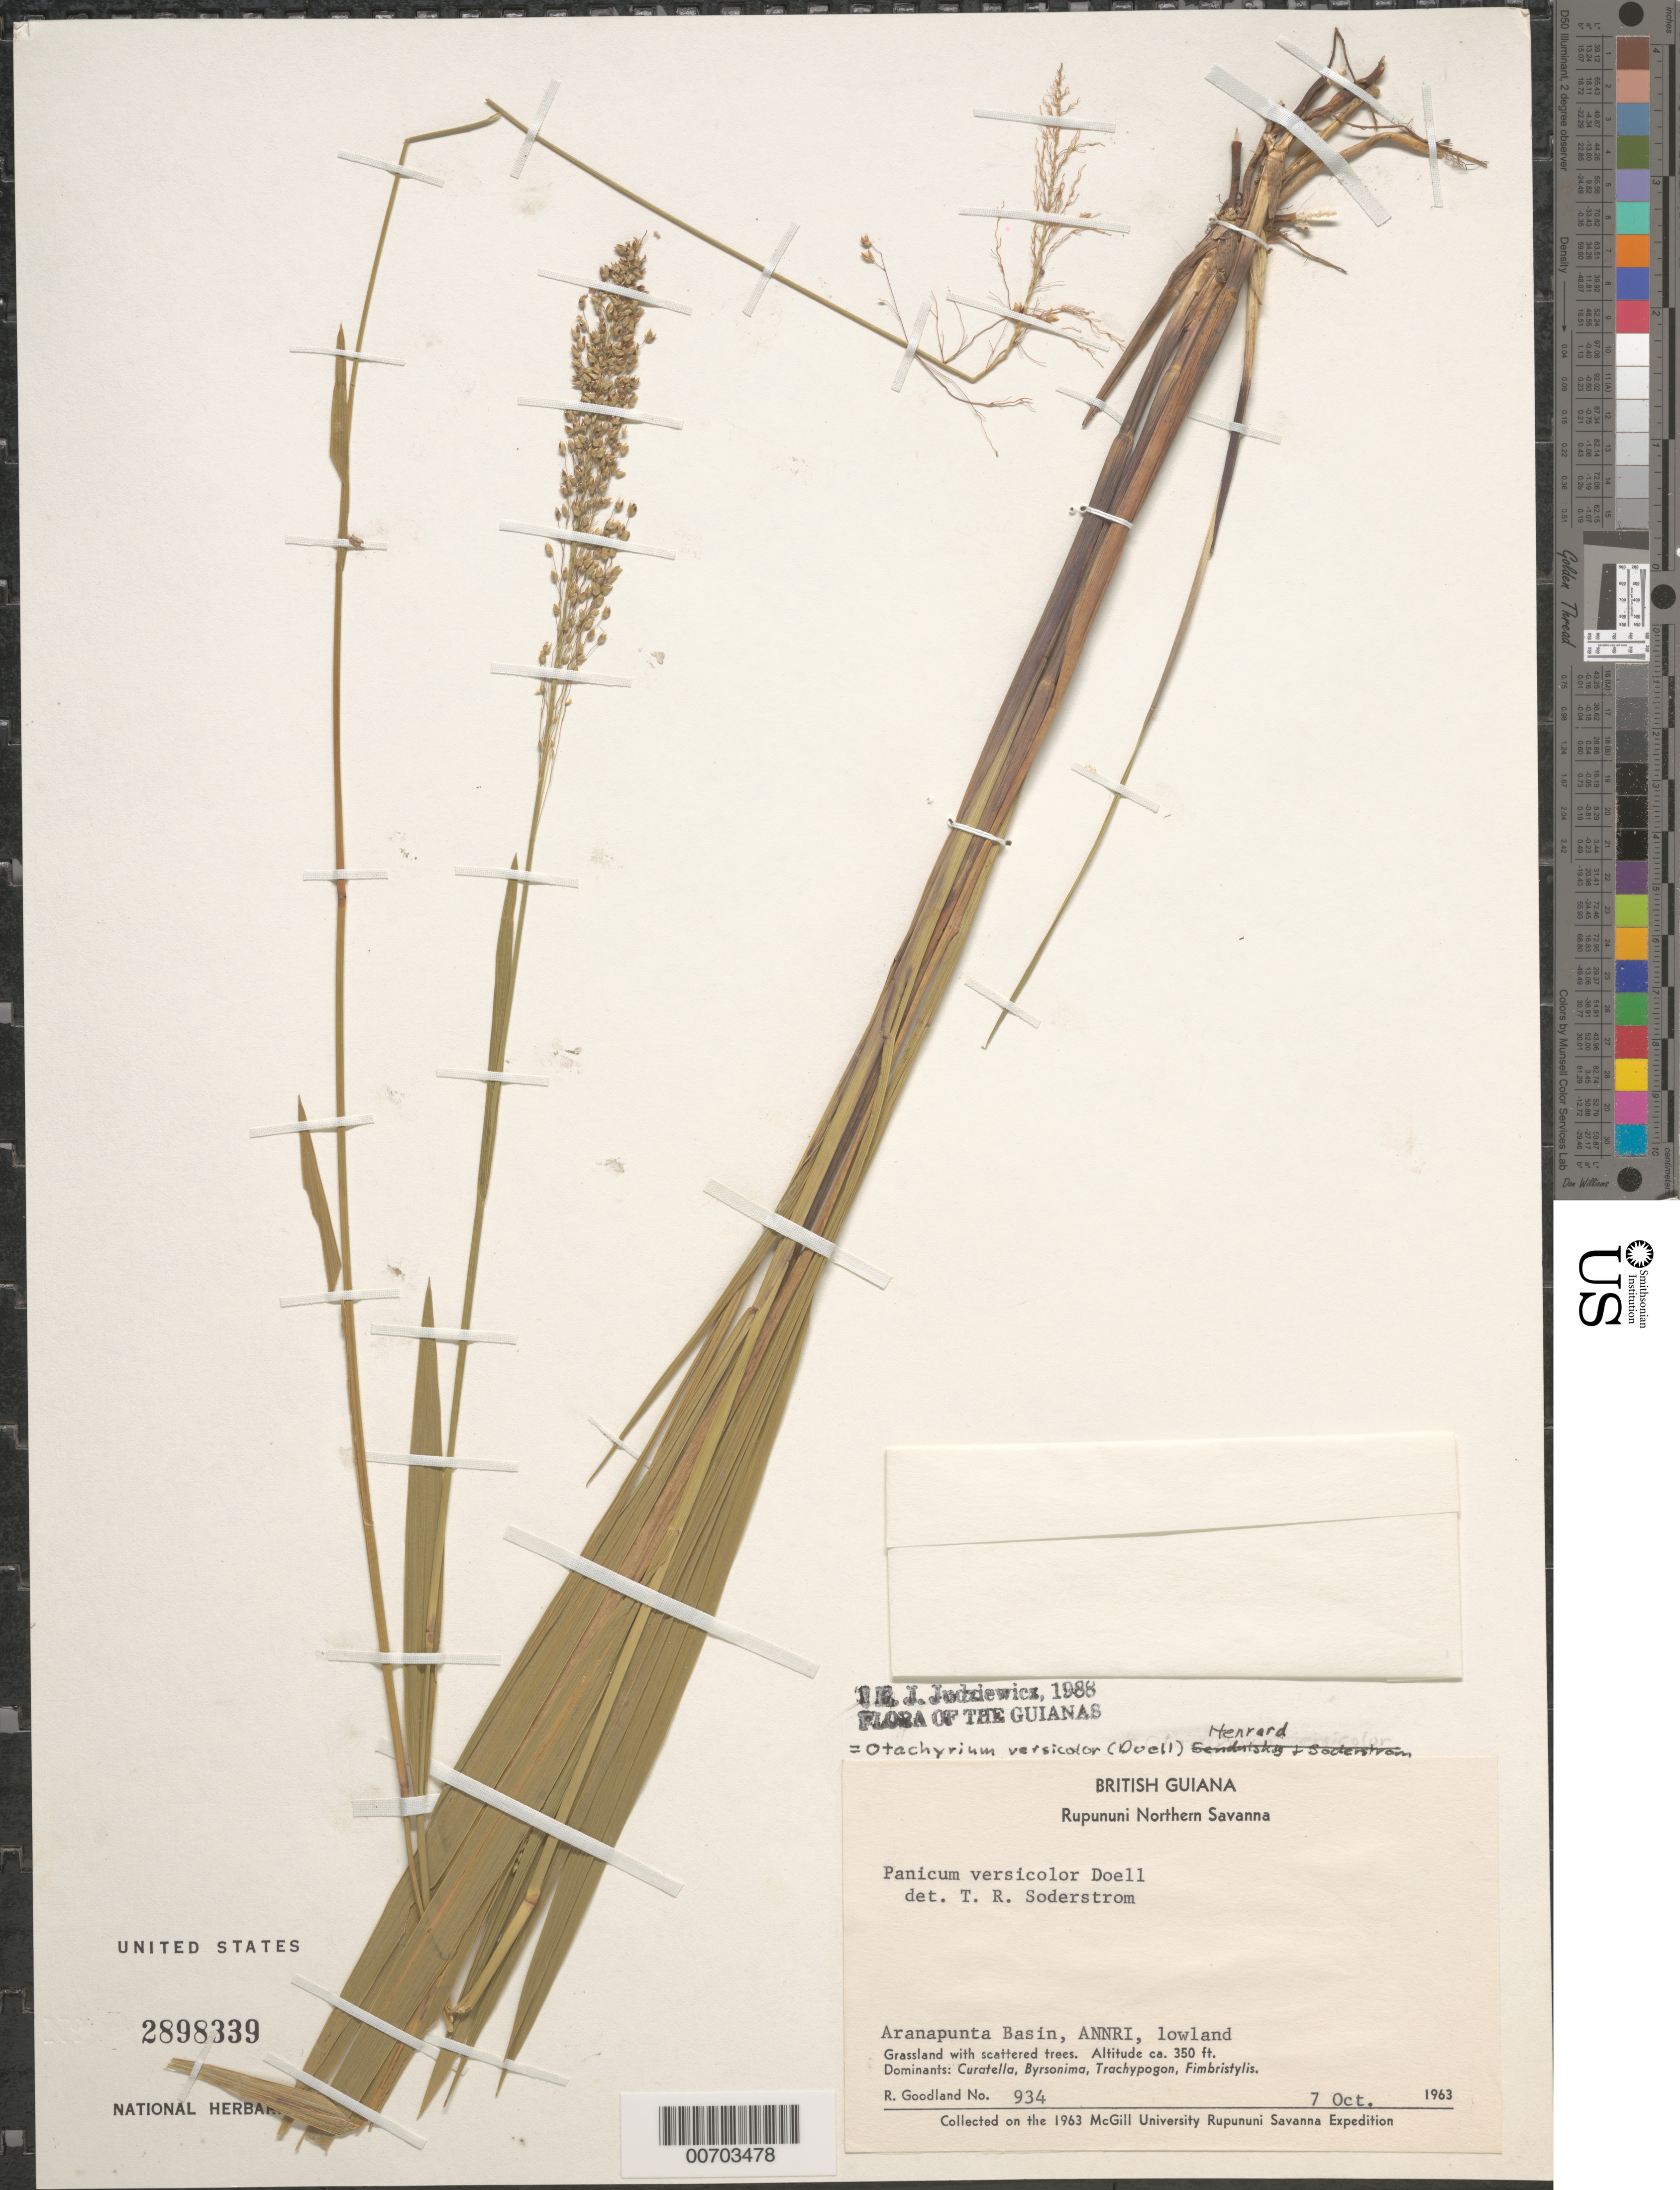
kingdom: Plantae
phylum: Tracheophyta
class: Liliopsida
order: Poales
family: Poaceae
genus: Otachyrium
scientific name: Otachyrium versicolor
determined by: Judziewicz, E. J.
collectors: R. Goodland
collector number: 934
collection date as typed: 7-Oct-63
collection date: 1963-10-07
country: Guyana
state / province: U. Takutu-U. Essequibo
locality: Rupununi Northern Savanna, Aranapunta Basin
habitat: Grassland with scattered trees. Dominants: Curatella, Byrsonima, Trachypogon, Fimbristylis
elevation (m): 107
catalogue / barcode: US 2898339